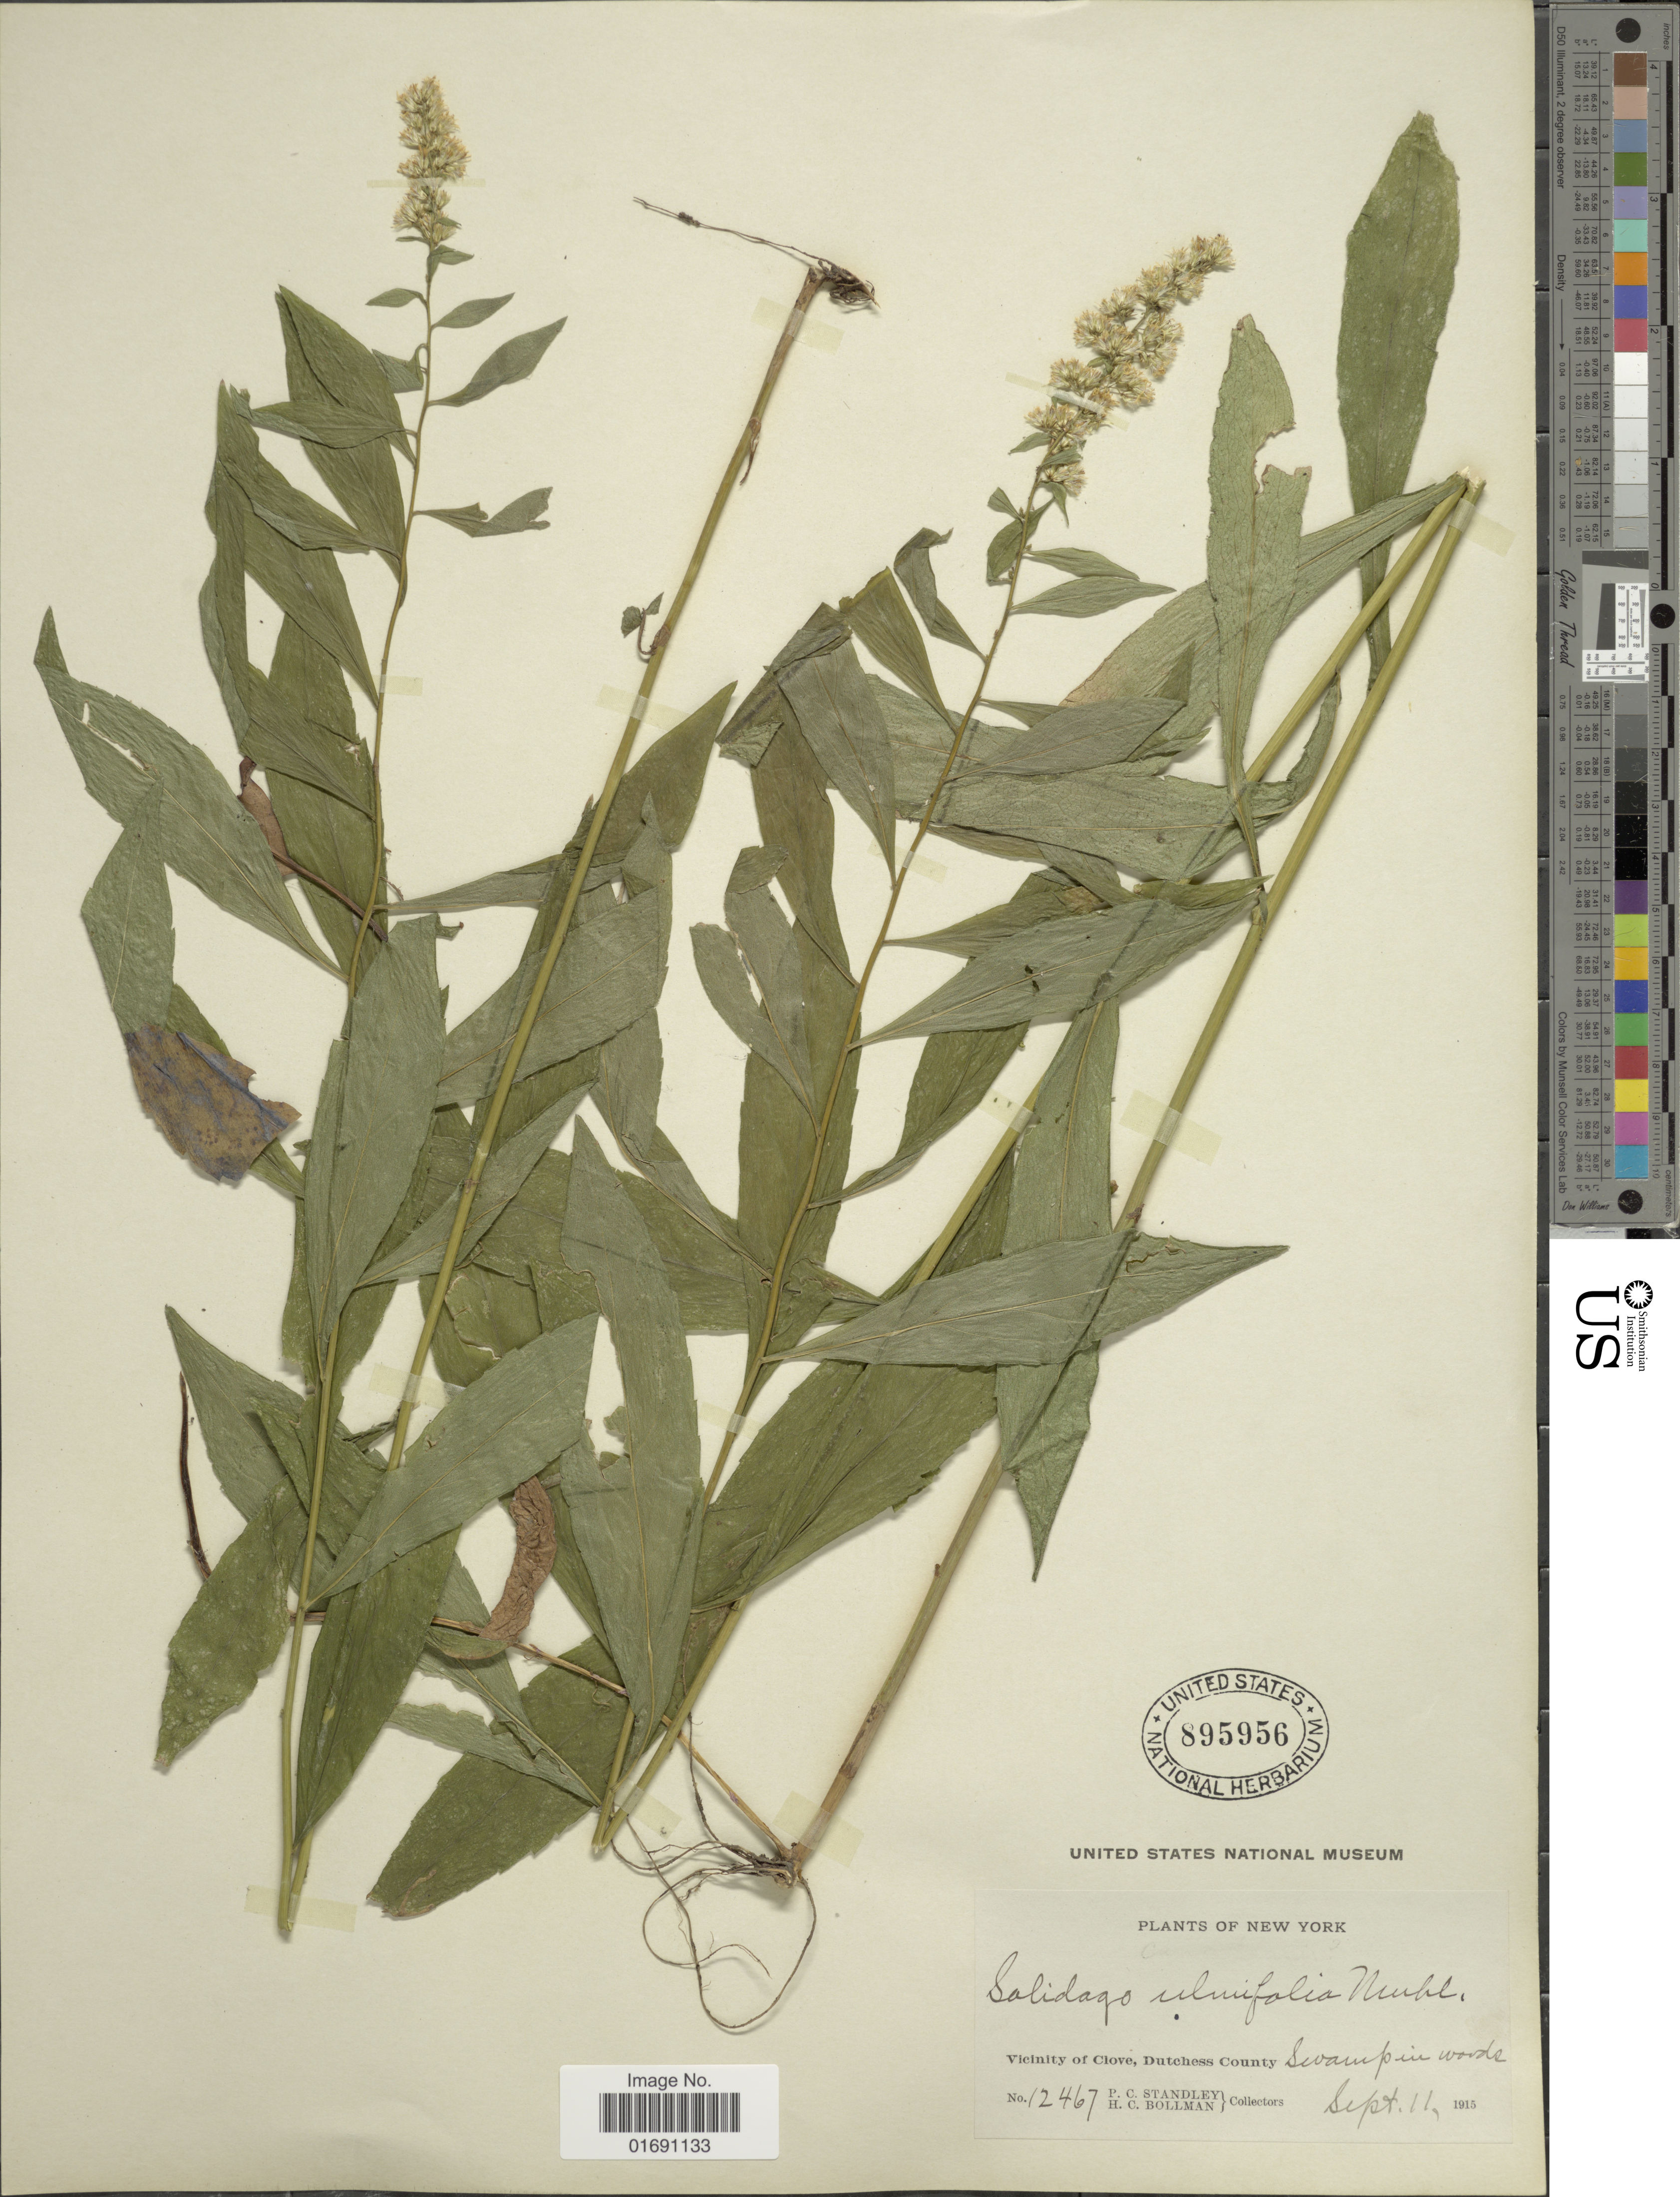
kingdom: Plantae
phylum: Tracheophyta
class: Magnoliopsida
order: Asterales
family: Asteraceae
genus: Solidago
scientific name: Solidago ulmifolia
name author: Muhl. ex Willd.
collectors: P. C. Standley & H. C. Bollman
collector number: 12467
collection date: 1915-09-11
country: United States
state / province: New York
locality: Vicinity of Clove, Dutchess County, Swamp in woods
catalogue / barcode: US 895956